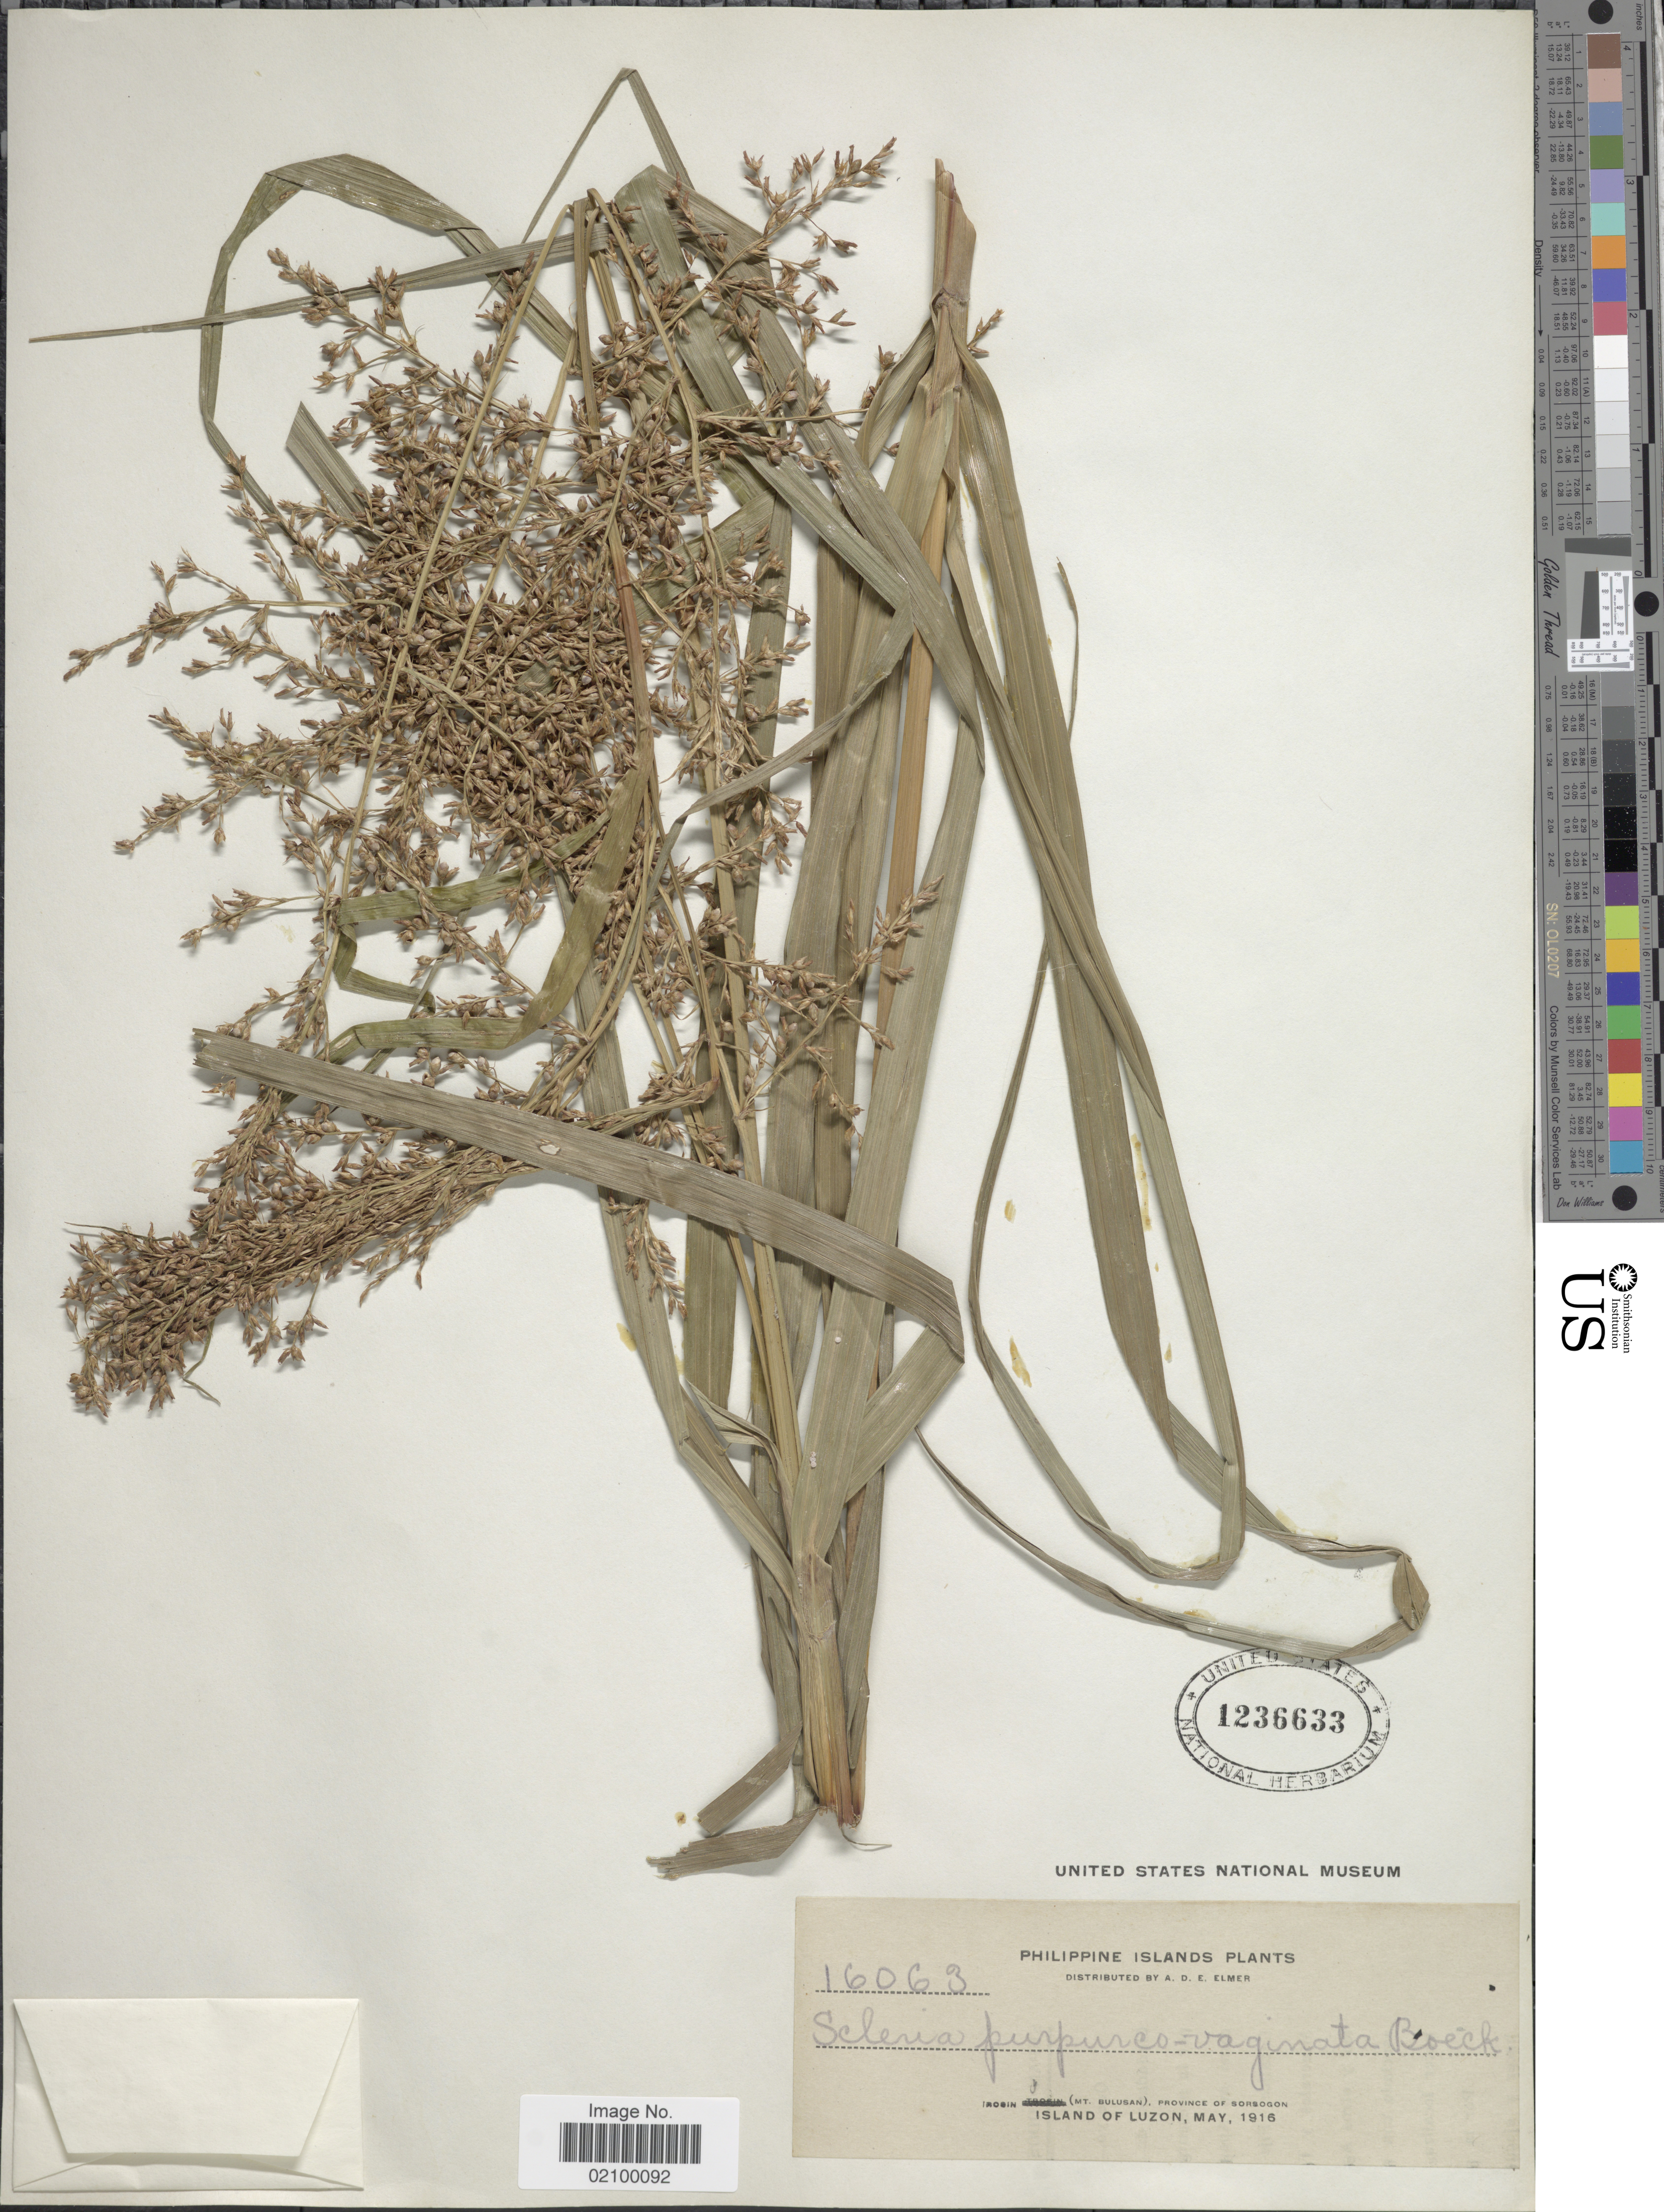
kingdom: Plantae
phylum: Tracheophyta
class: Liliopsida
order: Poales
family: Cyperaceae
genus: Scleria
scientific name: Scleria purpurascens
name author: Steud.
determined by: Kern, J. H.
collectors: A. D. E. Elmer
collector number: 16063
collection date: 1916-05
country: Philippines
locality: Irosin (Mt. Bulusan), province of Sorsogon. Island of Luzon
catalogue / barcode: US 1236633